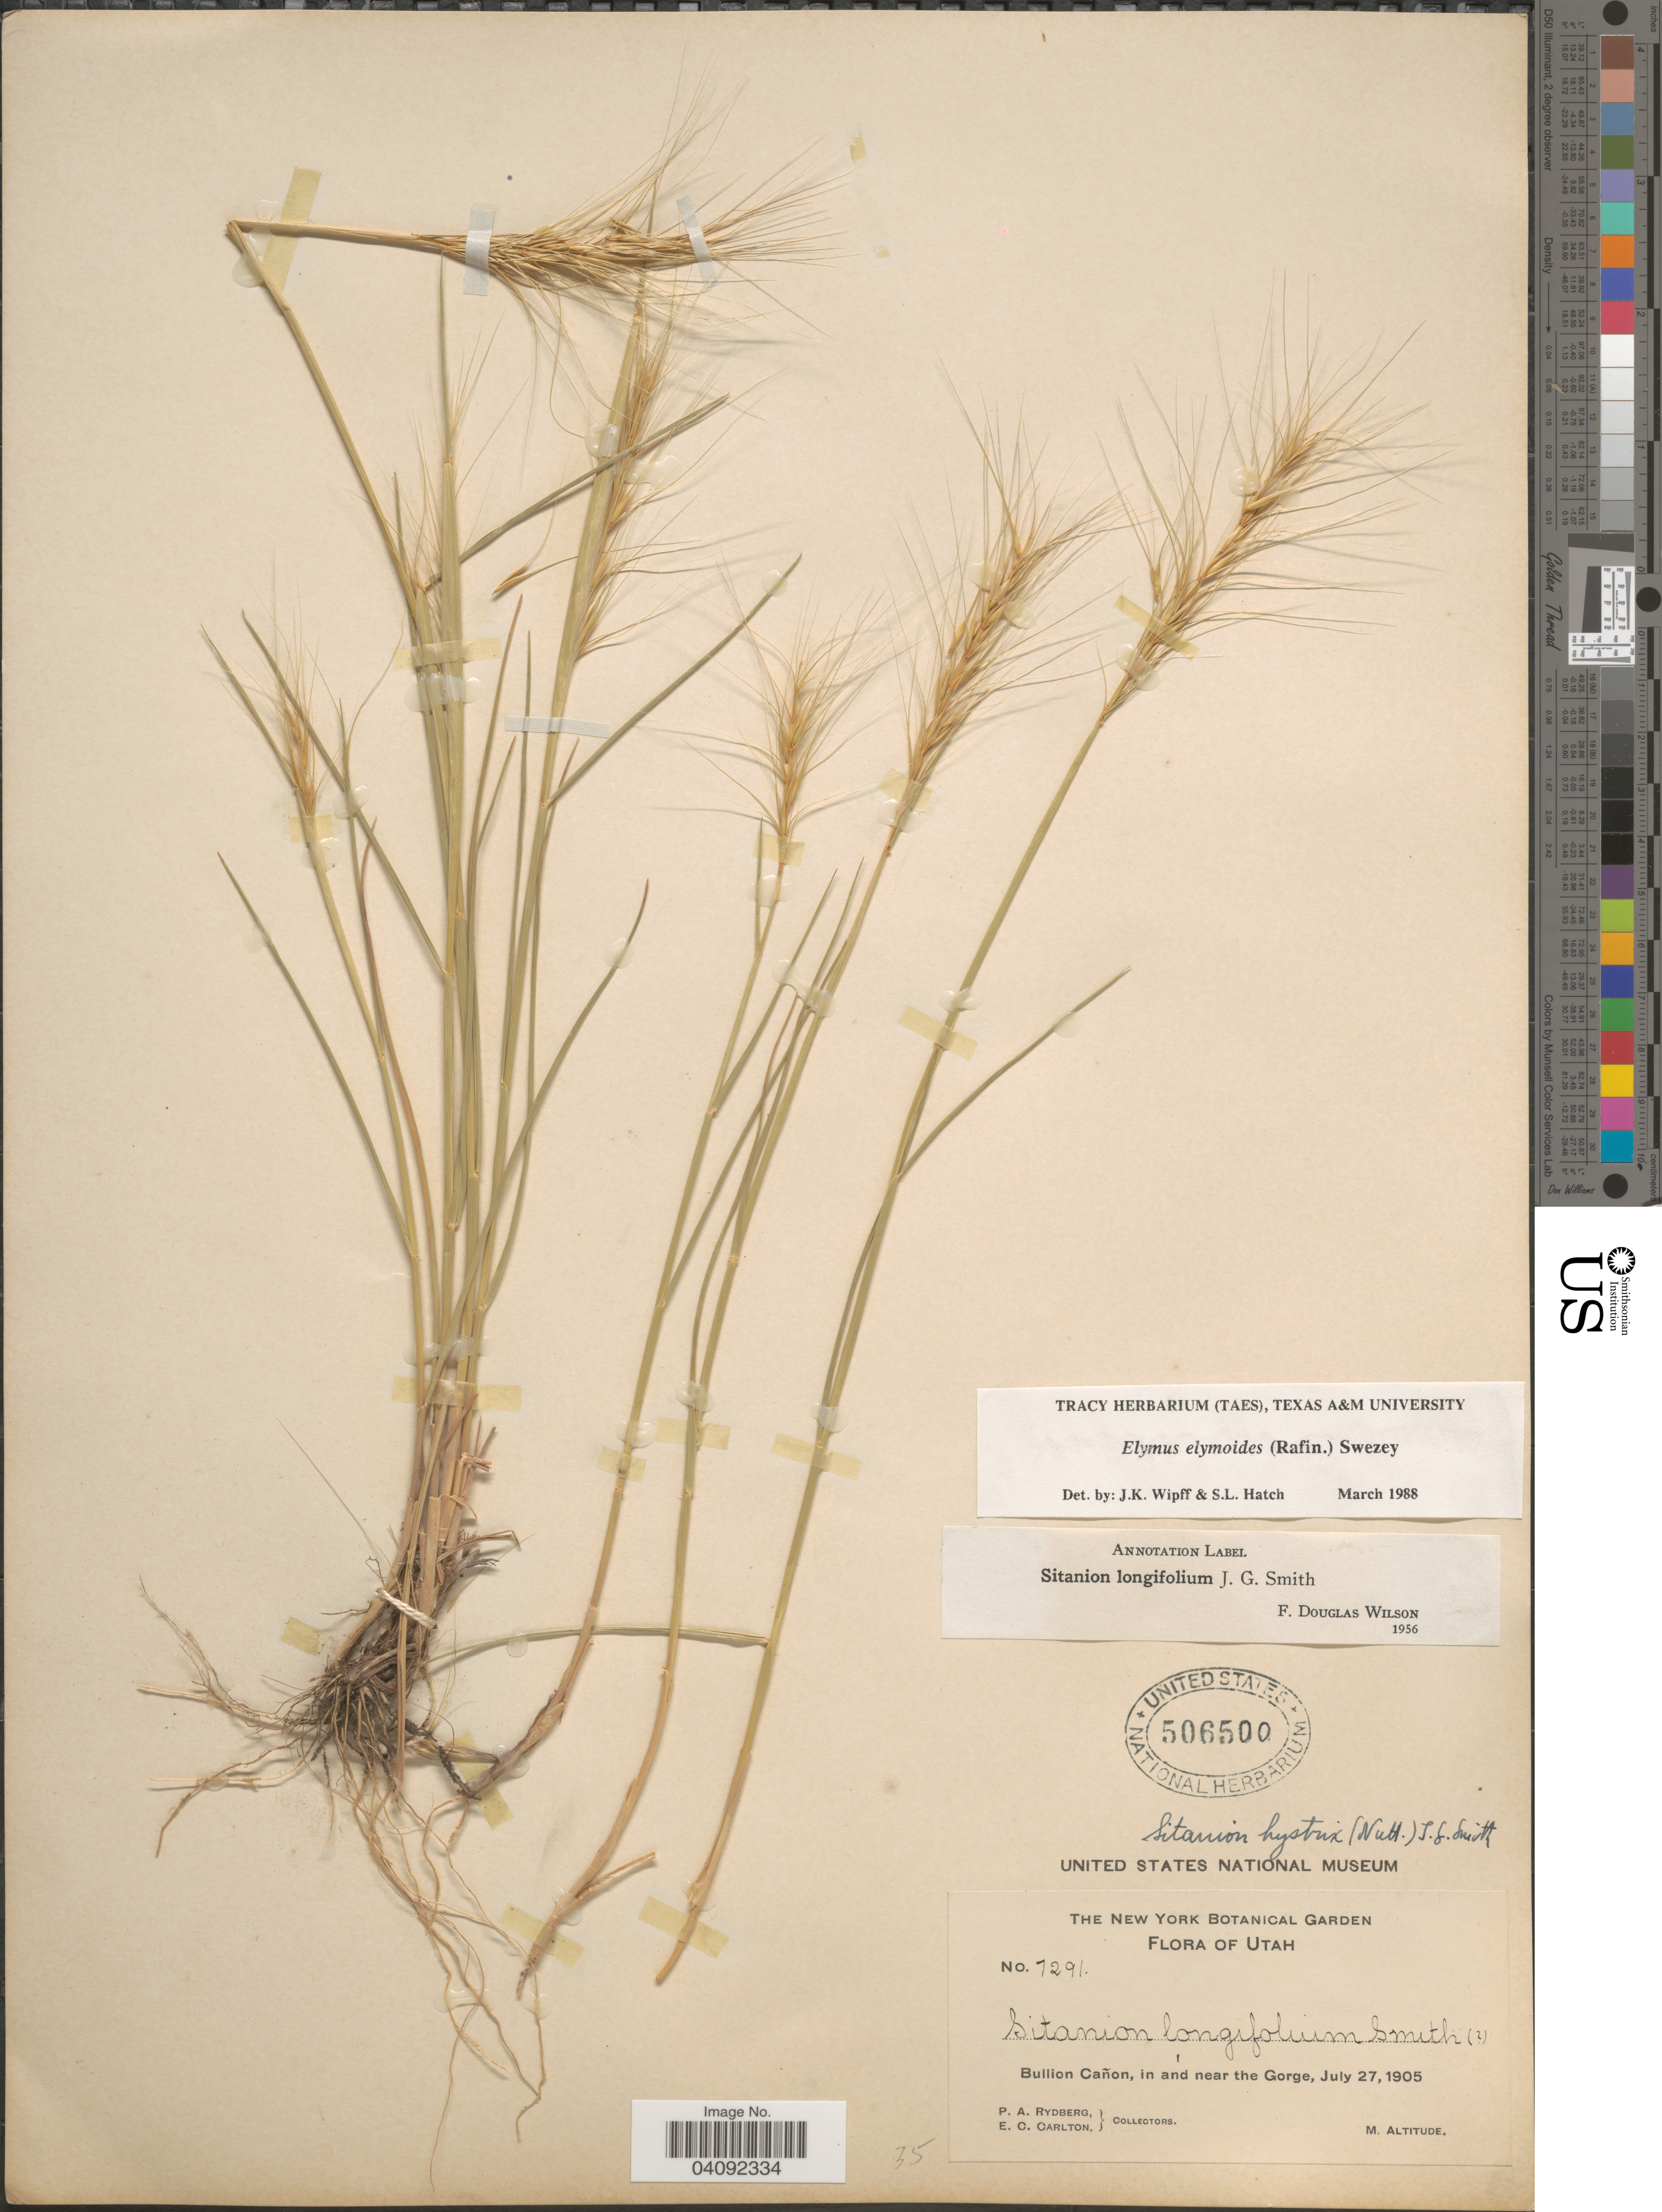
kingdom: Plantae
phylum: Tracheophyta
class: Liliopsida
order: Poales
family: Poaceae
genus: Elymus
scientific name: Elymus elymoides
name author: (Raf.) Swezey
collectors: P. A. Rydberg & E. Carlton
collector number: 7291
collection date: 1905-07-27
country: United States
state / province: Utah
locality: Bullion Cañon, in and near the Gorge.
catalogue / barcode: US 506500